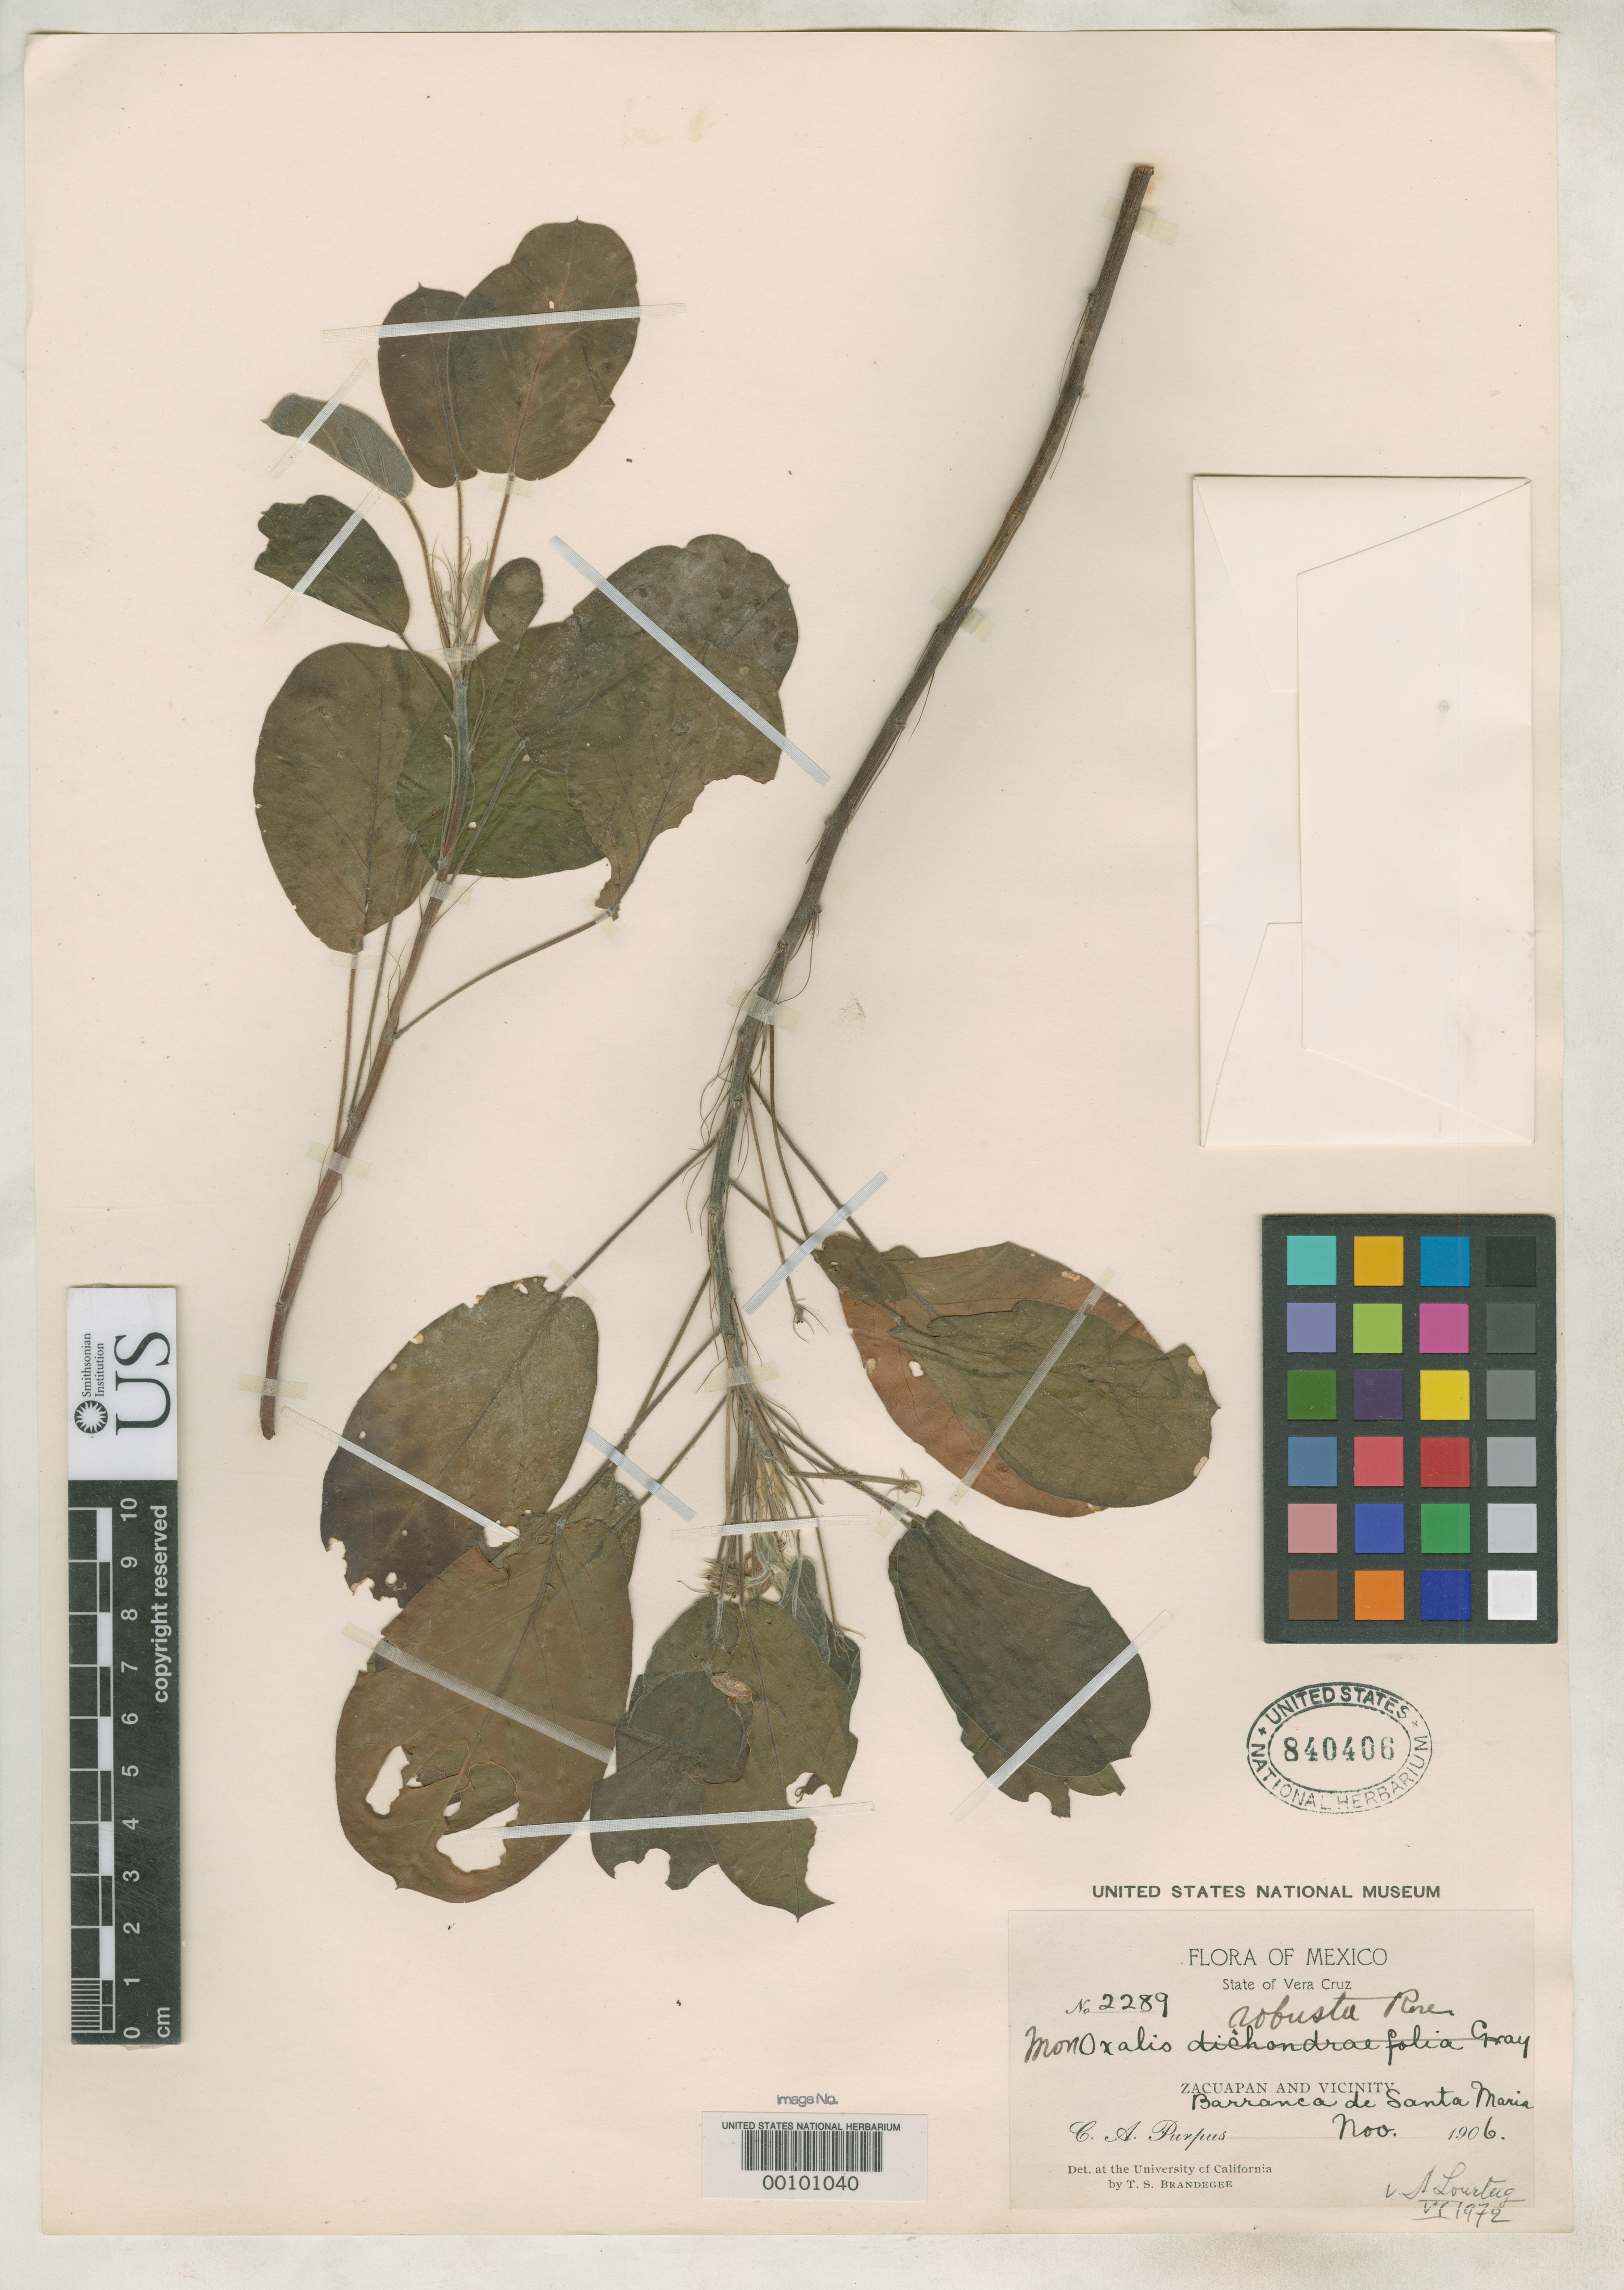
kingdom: Plantae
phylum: Tracheophyta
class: Magnoliopsida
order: Oxalidales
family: Oxalidaceae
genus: Monoxalis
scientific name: Monoxalis robusta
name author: Rose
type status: Isotype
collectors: C. A. Purpus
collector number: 2289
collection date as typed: Nov 1906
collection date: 1906-11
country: Mexico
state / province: Veracruz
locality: Barranca de Santa Maria, near Zacuapan.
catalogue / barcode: US 840406